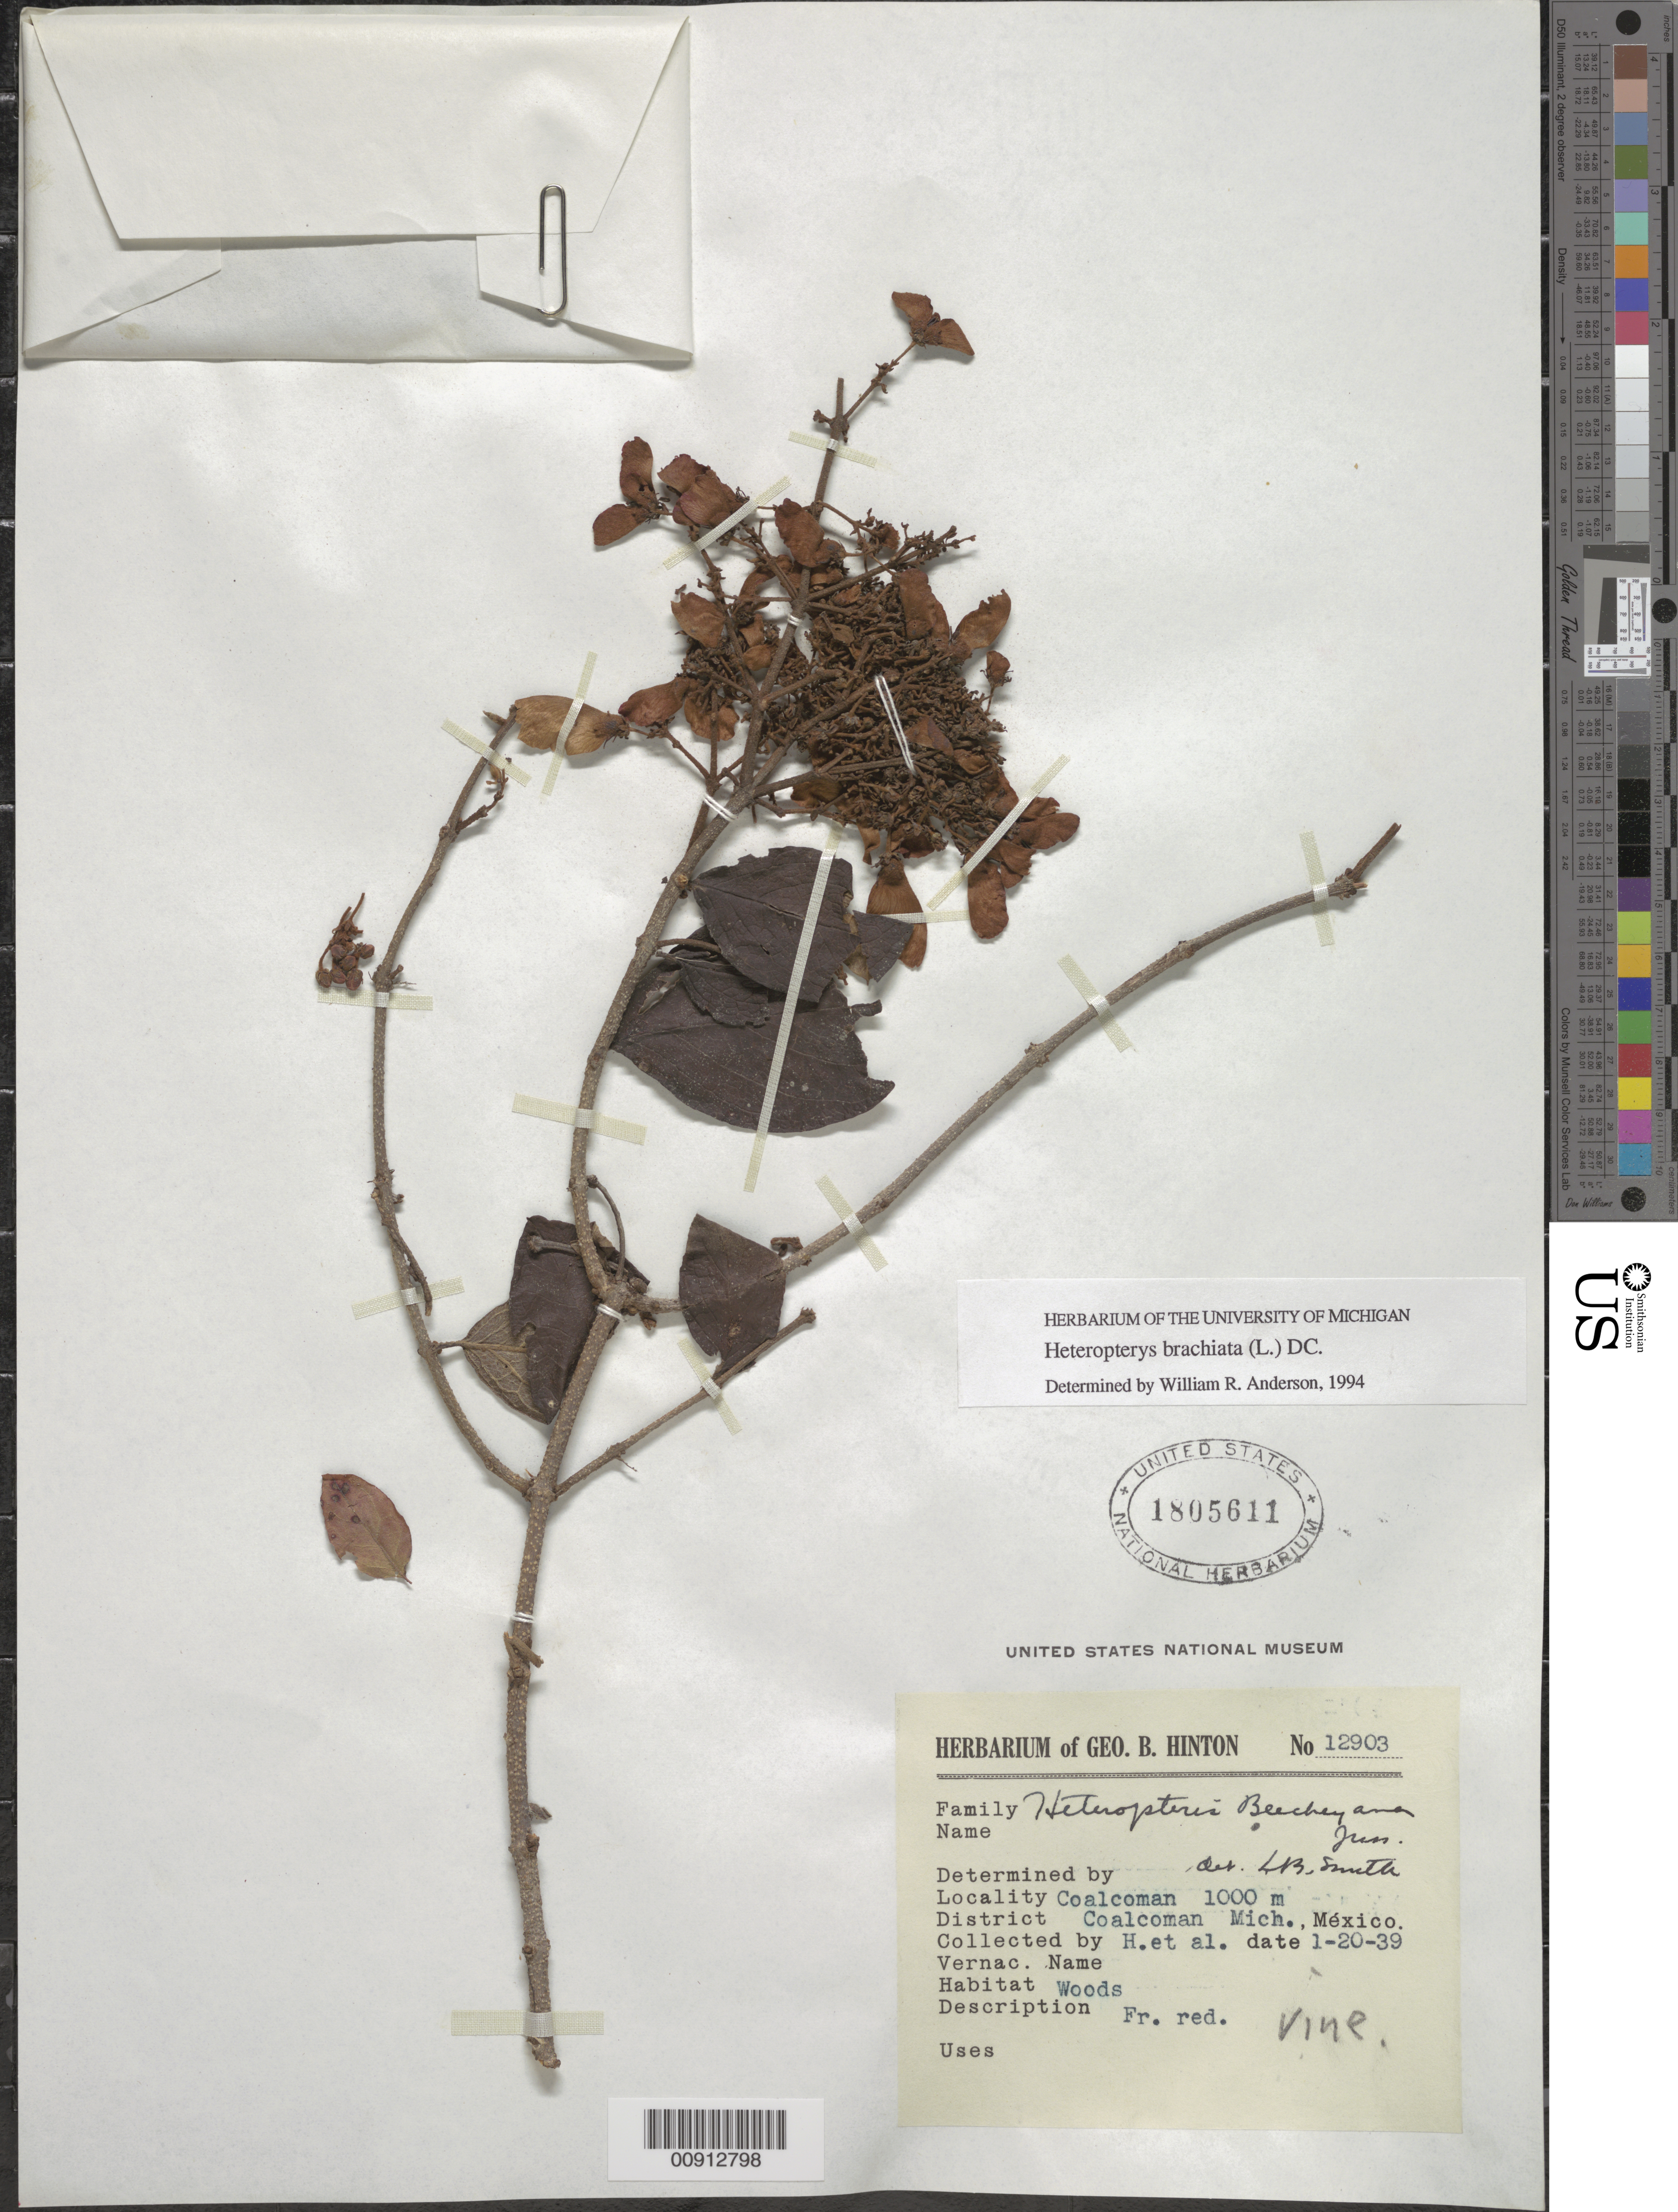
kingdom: Plantae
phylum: Tracheophyta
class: Magnoliopsida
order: Malpighiales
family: Malpighiaceae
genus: Heteropterys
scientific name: Heteropterys brachiata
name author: (L.) DC.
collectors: G. B. Hinton & et al.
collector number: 12903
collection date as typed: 20 Jan 1939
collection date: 1939-01-20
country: Mexico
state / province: Michoacán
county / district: Coalcomán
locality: Coalcomán, District Coalcomán, Michoacán.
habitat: Woods.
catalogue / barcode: US 1805611